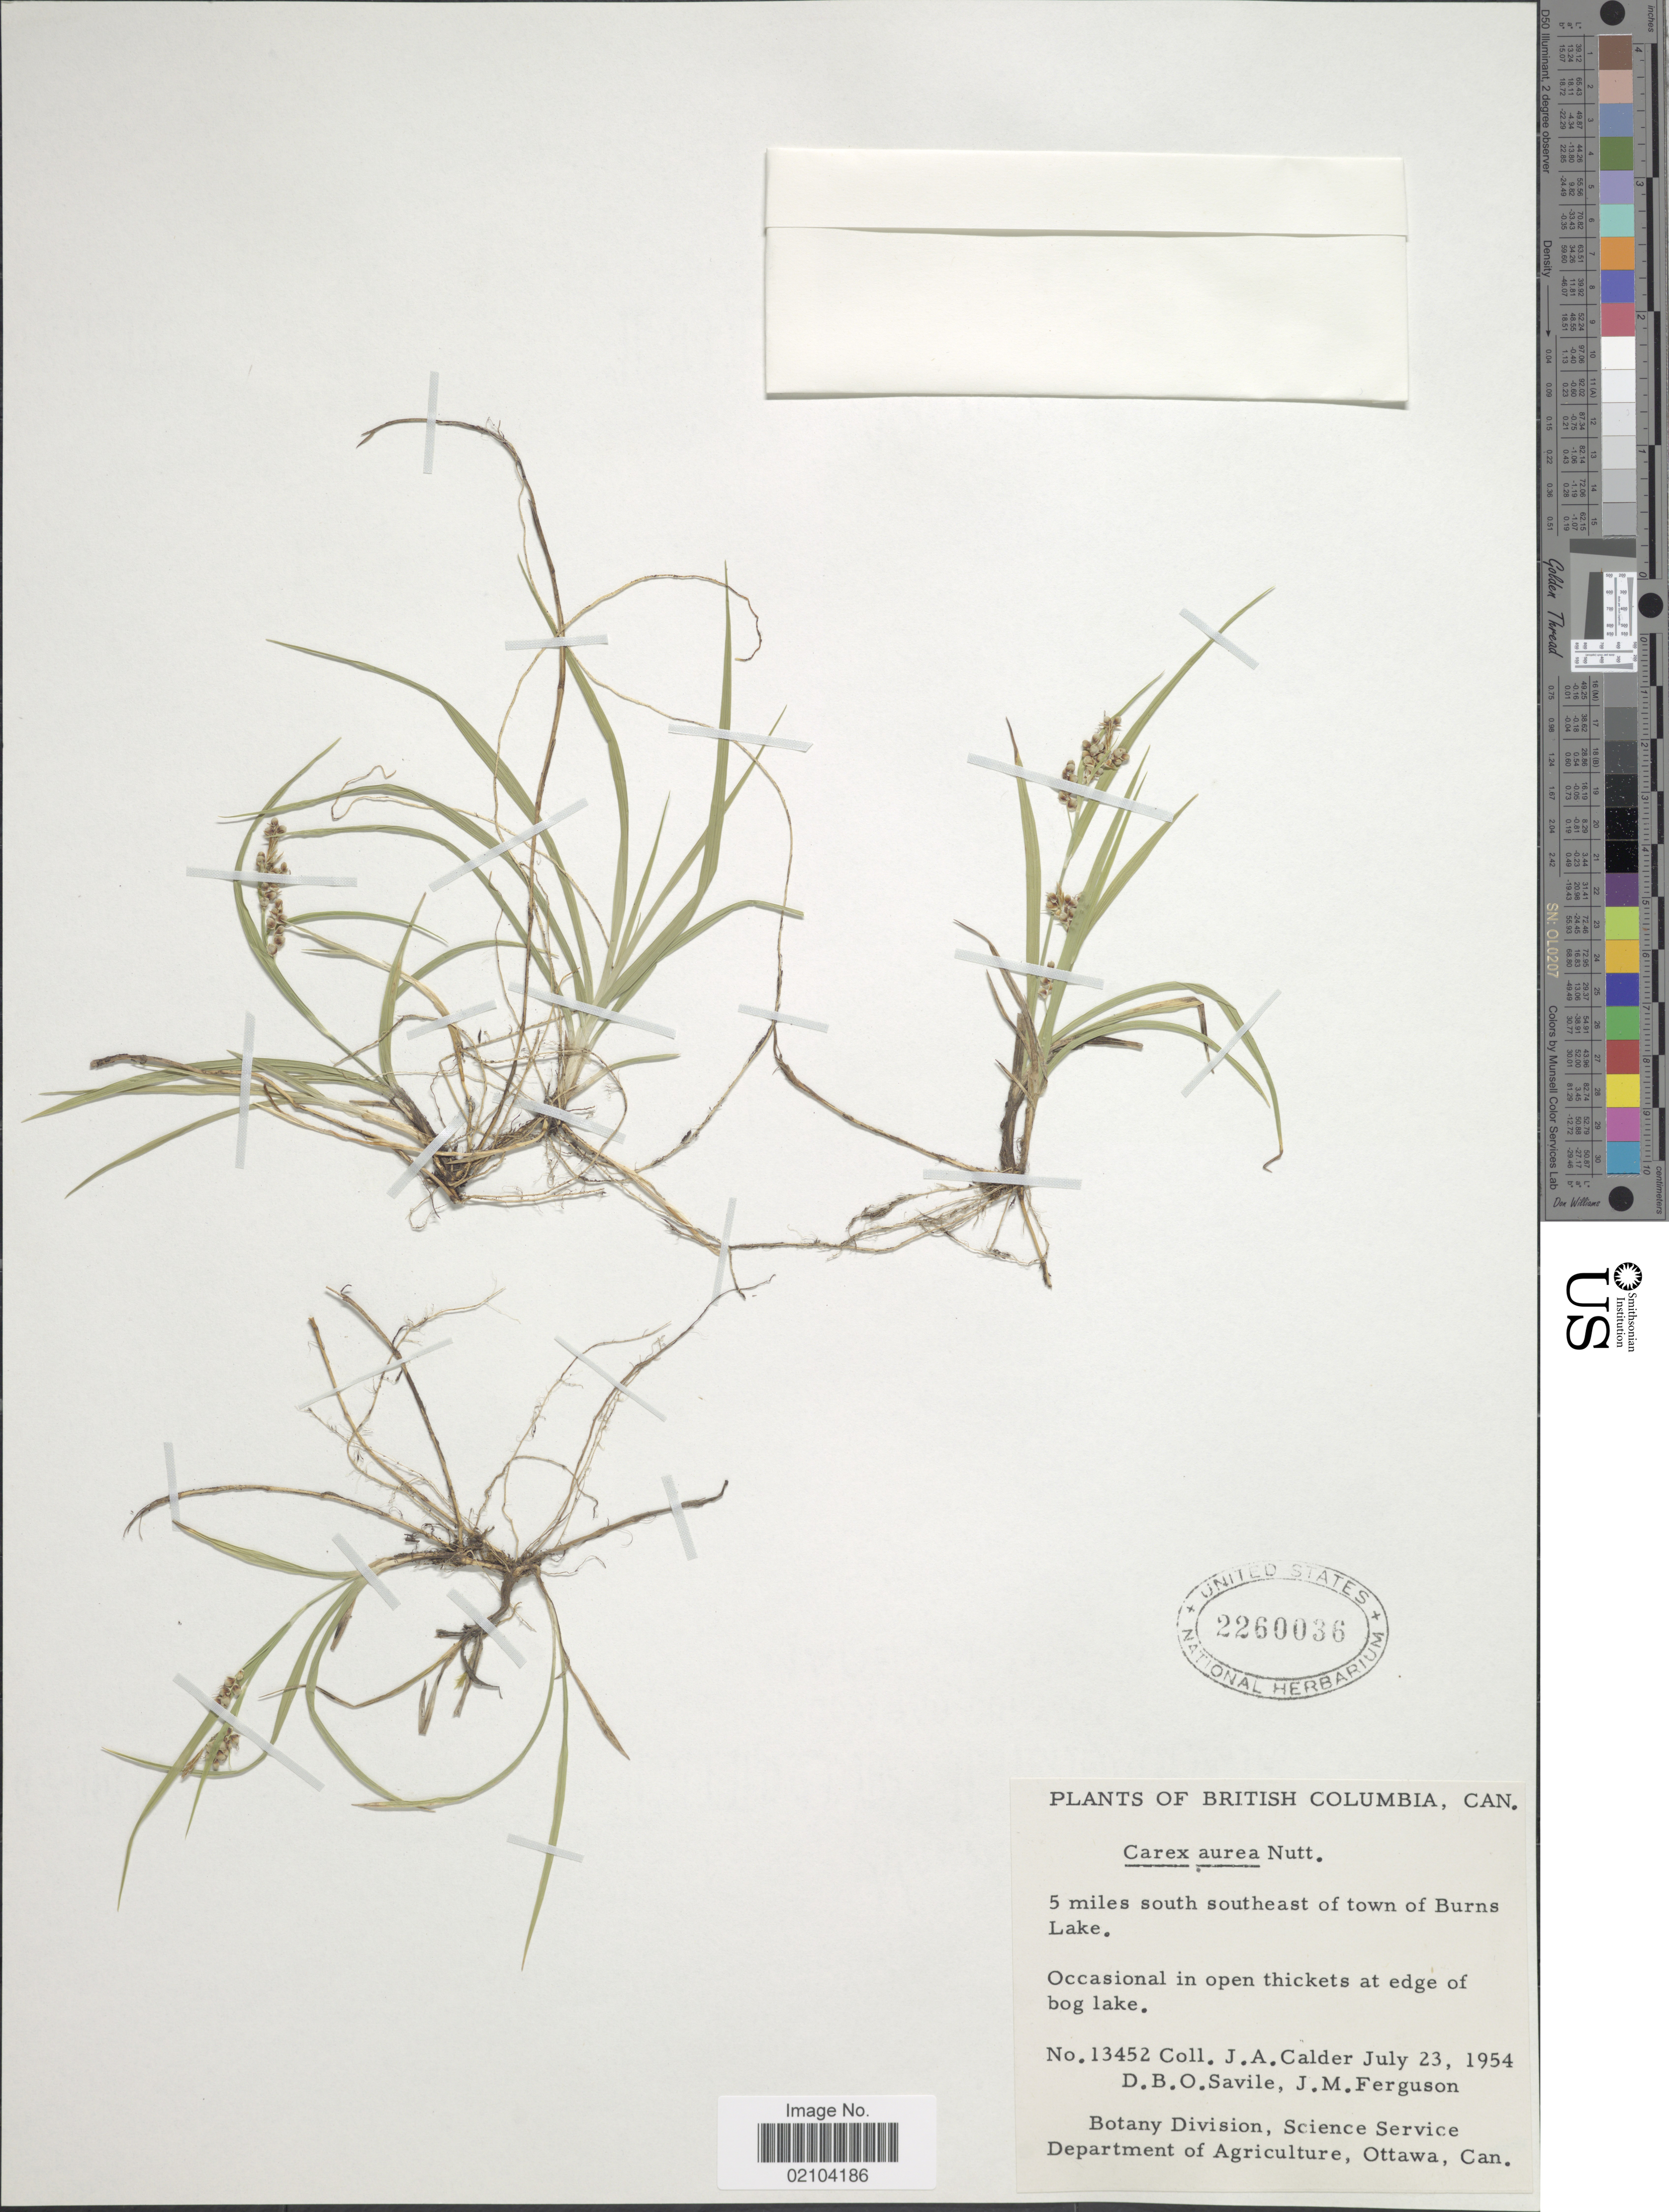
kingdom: Plantae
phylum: Tracheophyta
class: Liliopsida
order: Poales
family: Cyperaceae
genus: Carex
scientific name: Carex aurea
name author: Nutt.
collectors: J. A. Calder, D. Saville & J. M. Ferguson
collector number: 13452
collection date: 1954-07-23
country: Canada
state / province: British Columbia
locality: British Colombia, Can. 5 miles south southeast of town of Burns Lake. Occasional in open thickets at edge of bog lake.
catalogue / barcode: US 2260036